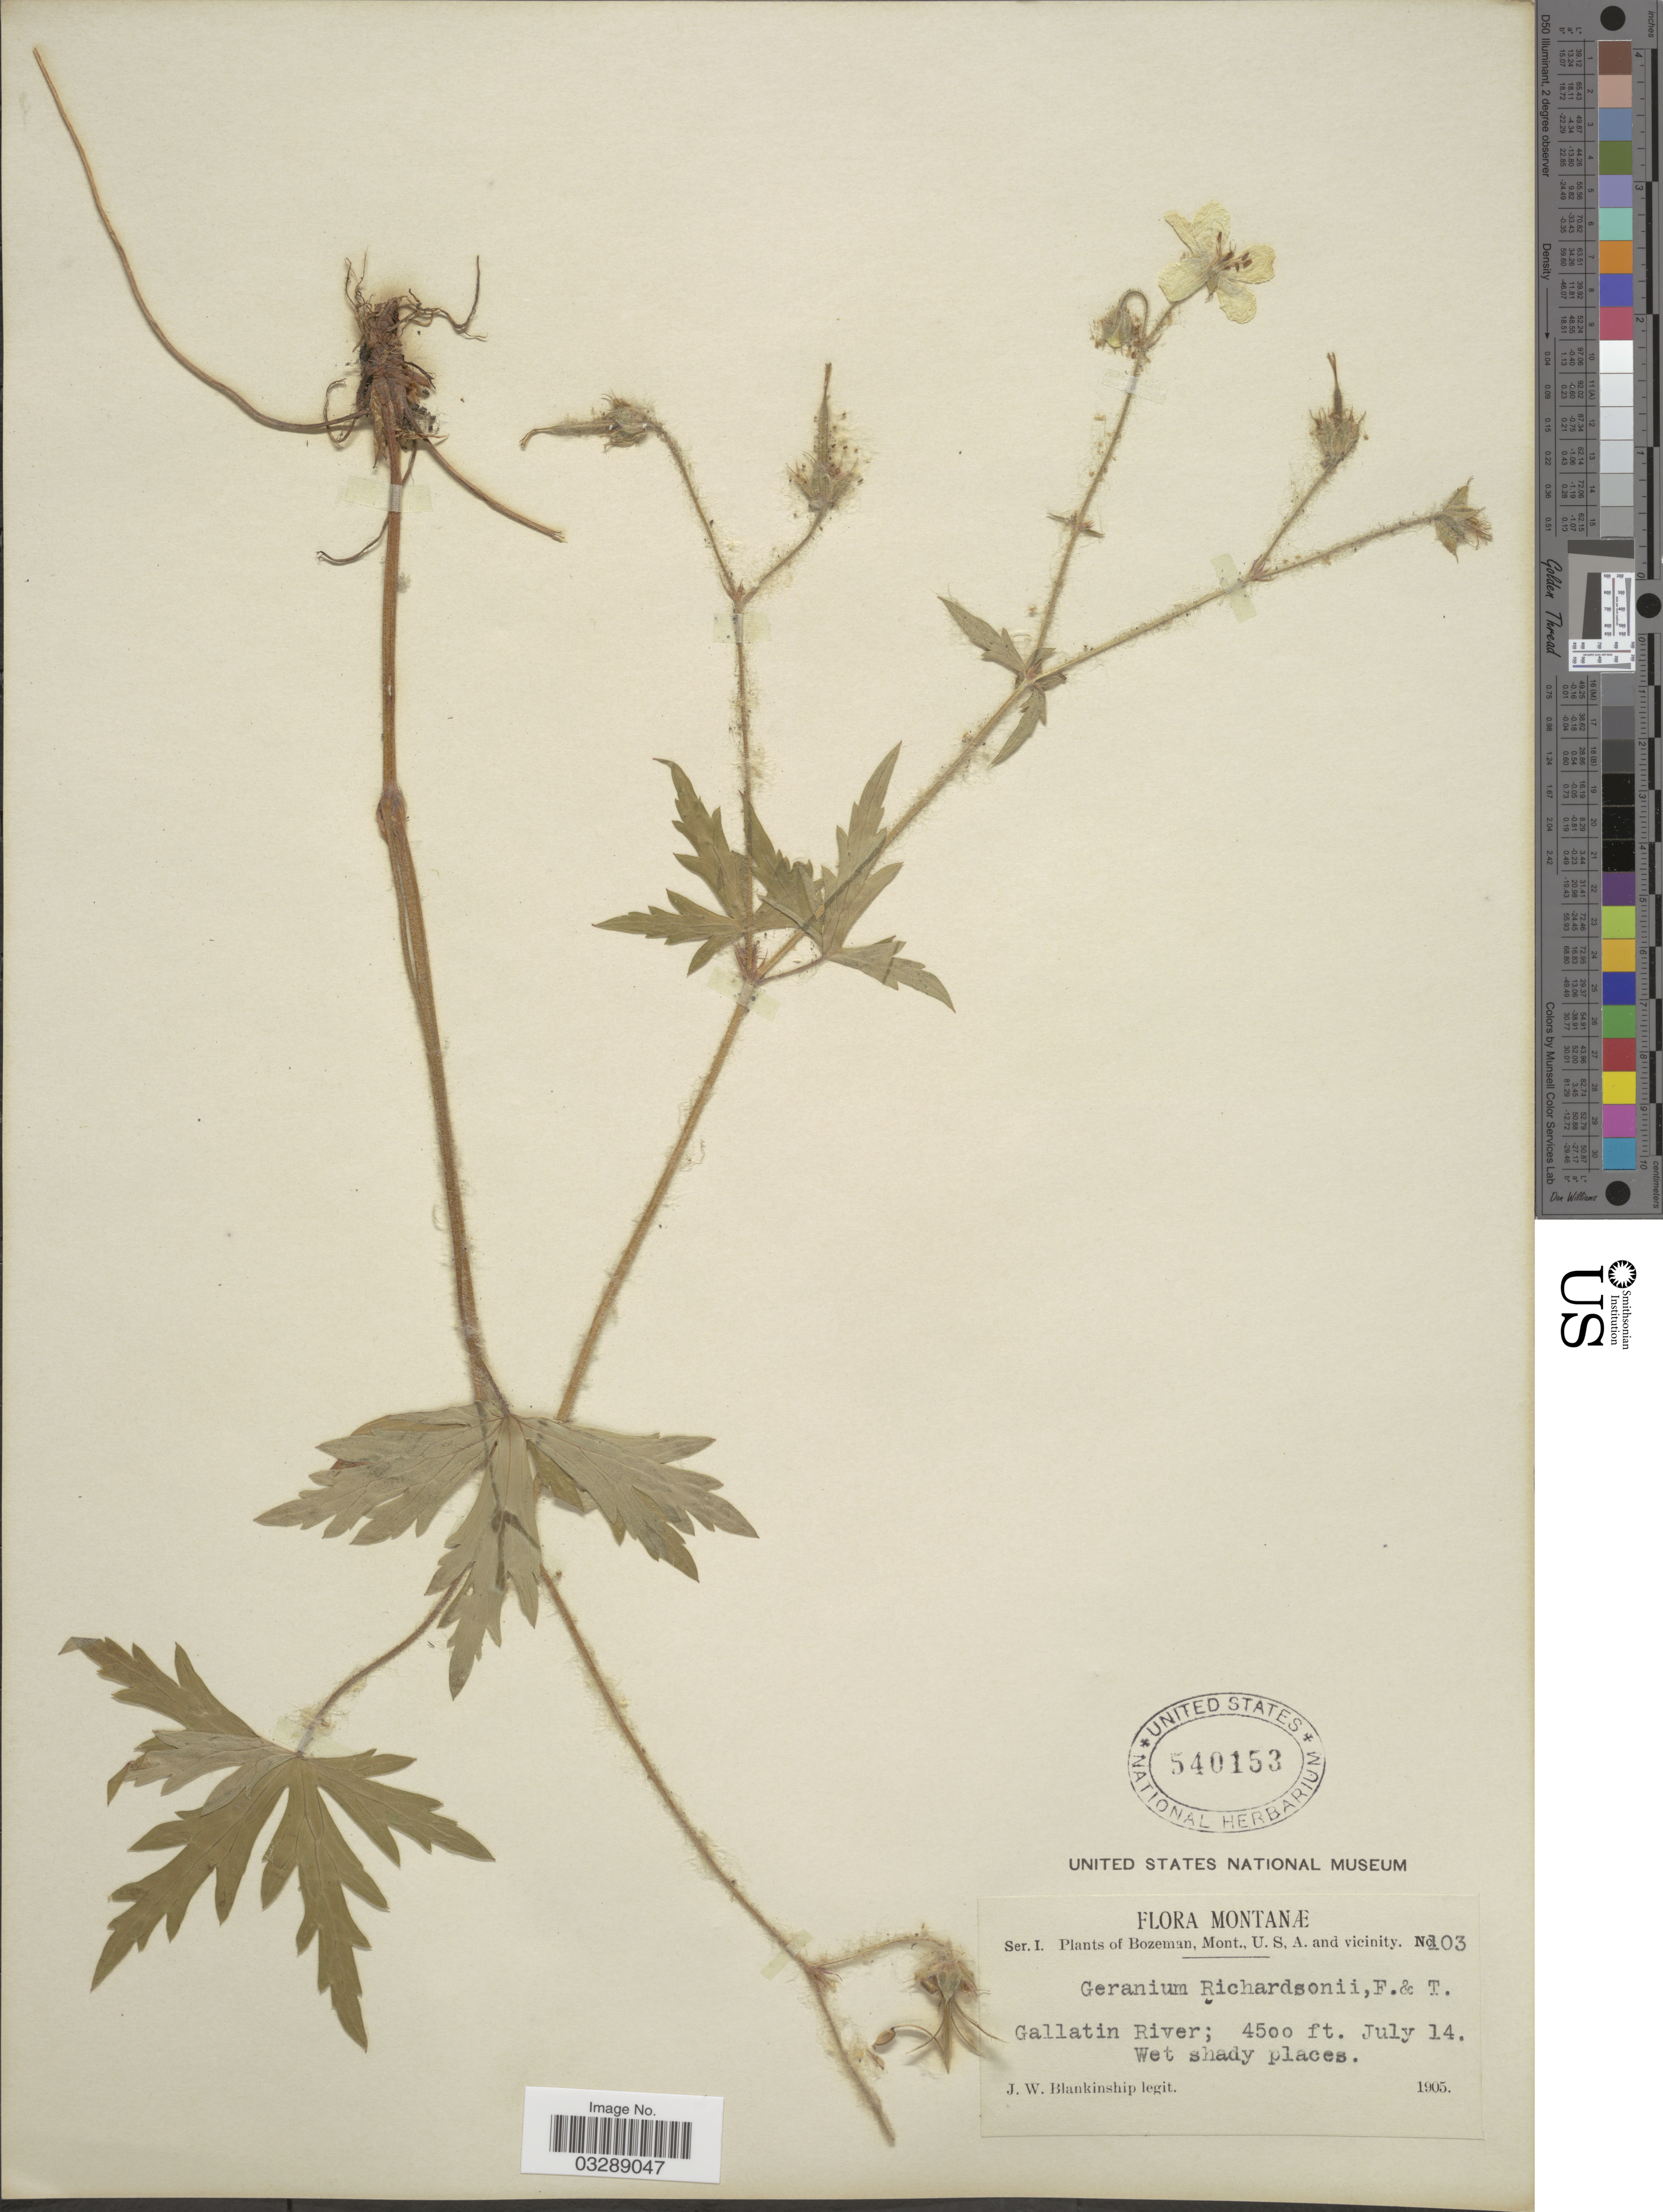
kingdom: Plantae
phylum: Tracheophyta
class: Magnoliopsida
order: Geraniales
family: Geraniaceae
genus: Geranium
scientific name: Geranium richardsonii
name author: Fisch. & Trautv.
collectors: J. W. Blankinship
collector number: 103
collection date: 1905-07-14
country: United States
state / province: Montana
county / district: Gallatin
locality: Bozeman, Mont., U.S.A. and vicinity. Gallatin River.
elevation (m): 1372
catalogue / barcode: US 540153